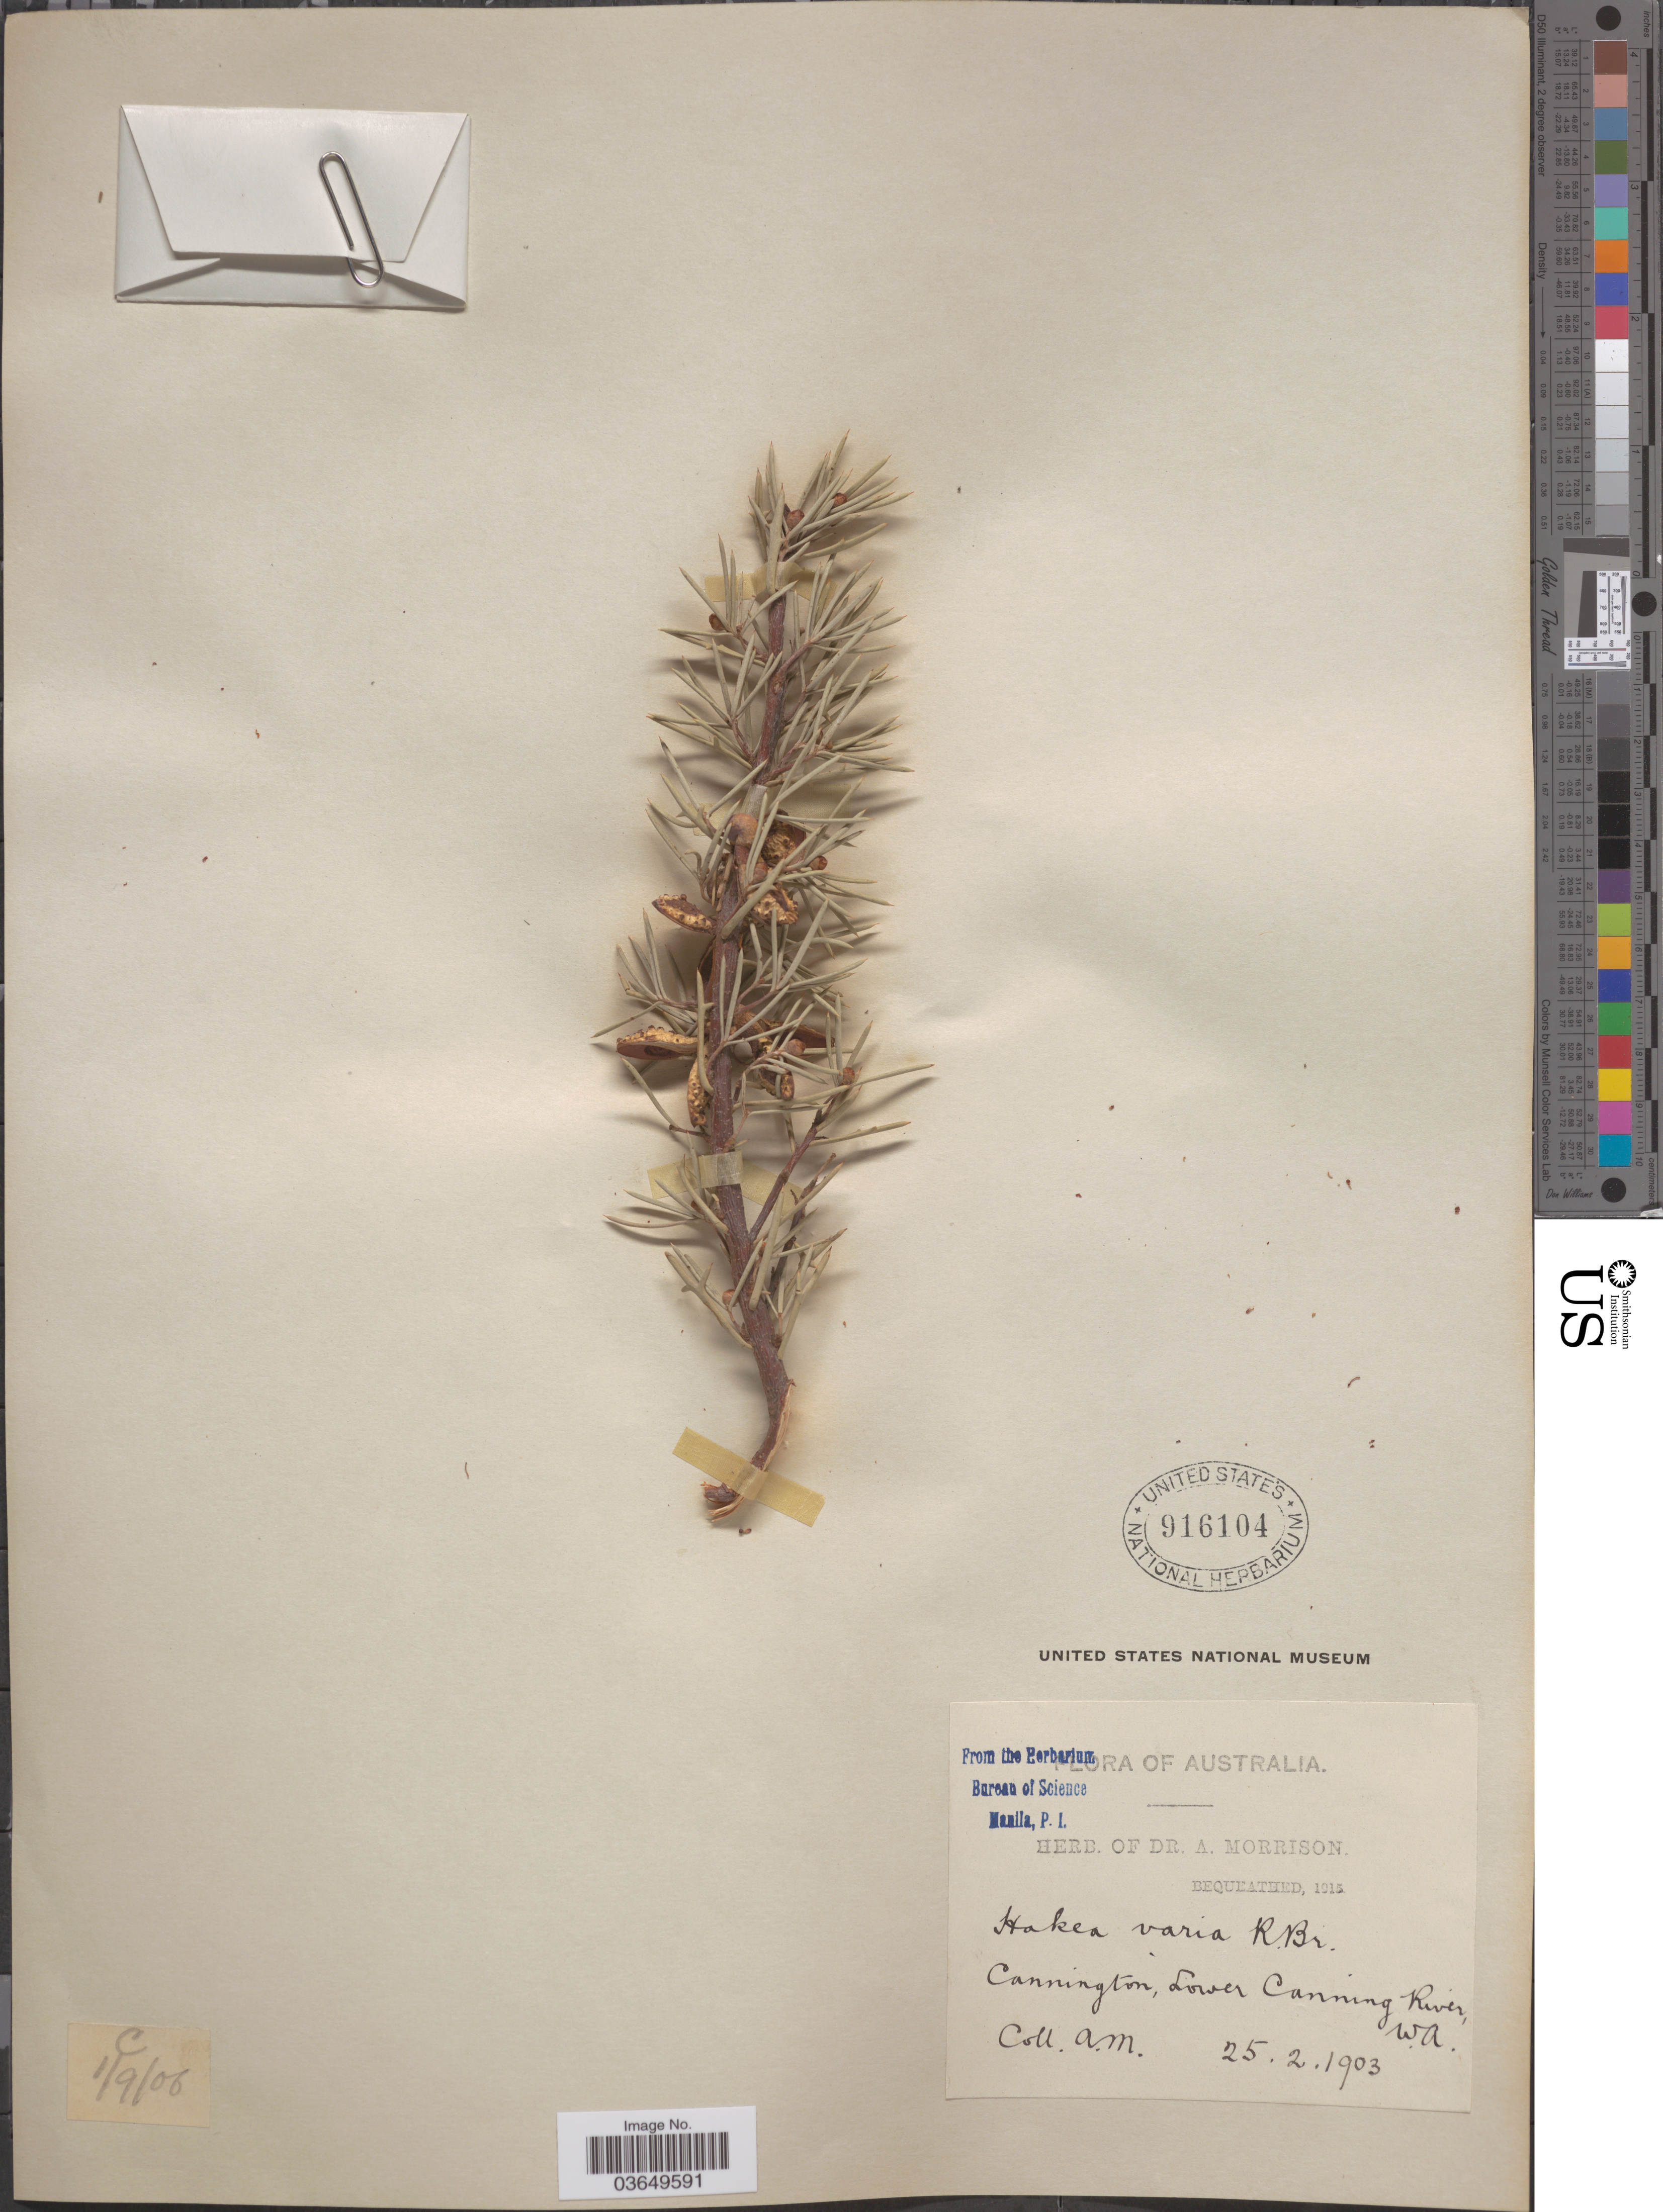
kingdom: Plantae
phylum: Tracheophyta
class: Magnoliopsida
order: Proteales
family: Proteaceae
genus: Hakea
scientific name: Hakea varia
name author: R. Br.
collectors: A. Morrison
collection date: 1903-02-25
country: Australia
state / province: Western Australia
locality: Cannington, Lower Canning River. C.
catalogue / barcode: US 916104